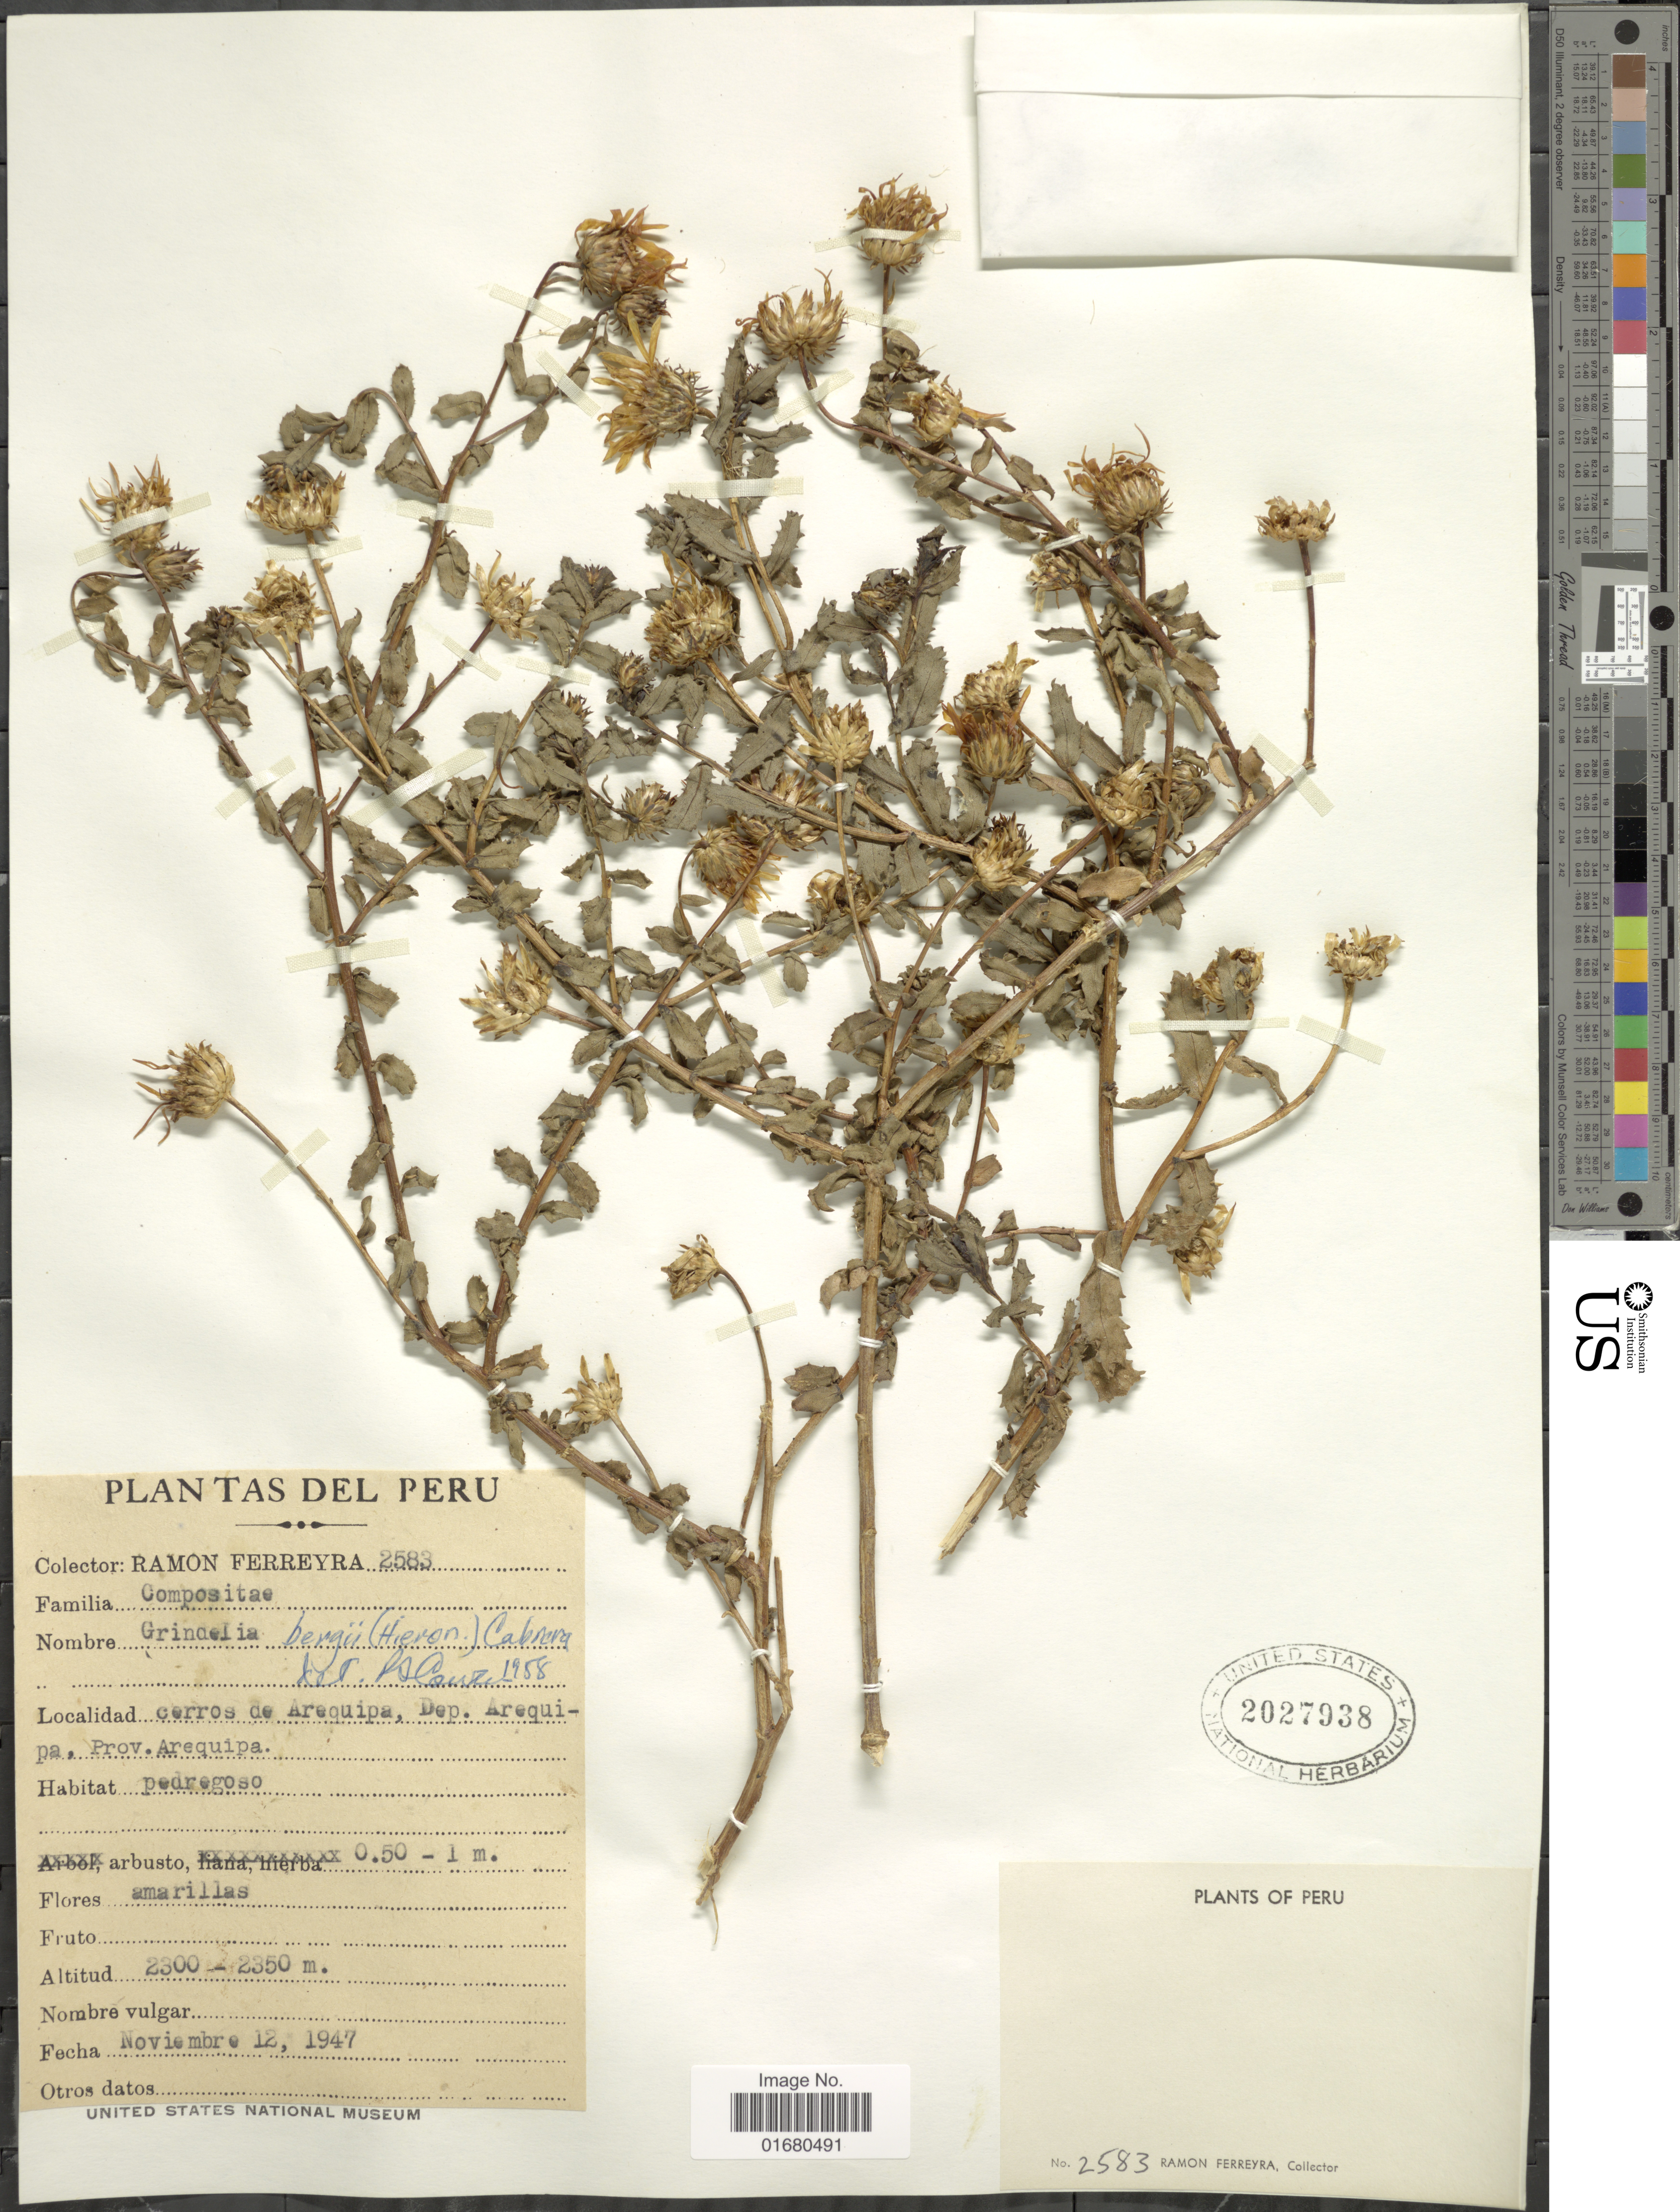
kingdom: Plantae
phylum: Tracheophyta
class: Magnoliopsida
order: Asterales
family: Asteraceae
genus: Grindelia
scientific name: Grindelia brachystephana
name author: Griseb.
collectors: R. A. Ferreyra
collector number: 2583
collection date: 1947-11-12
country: Peru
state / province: Arequipa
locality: Cerros de Arequipa, Dept. Arequipa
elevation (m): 2300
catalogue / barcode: US 2027938